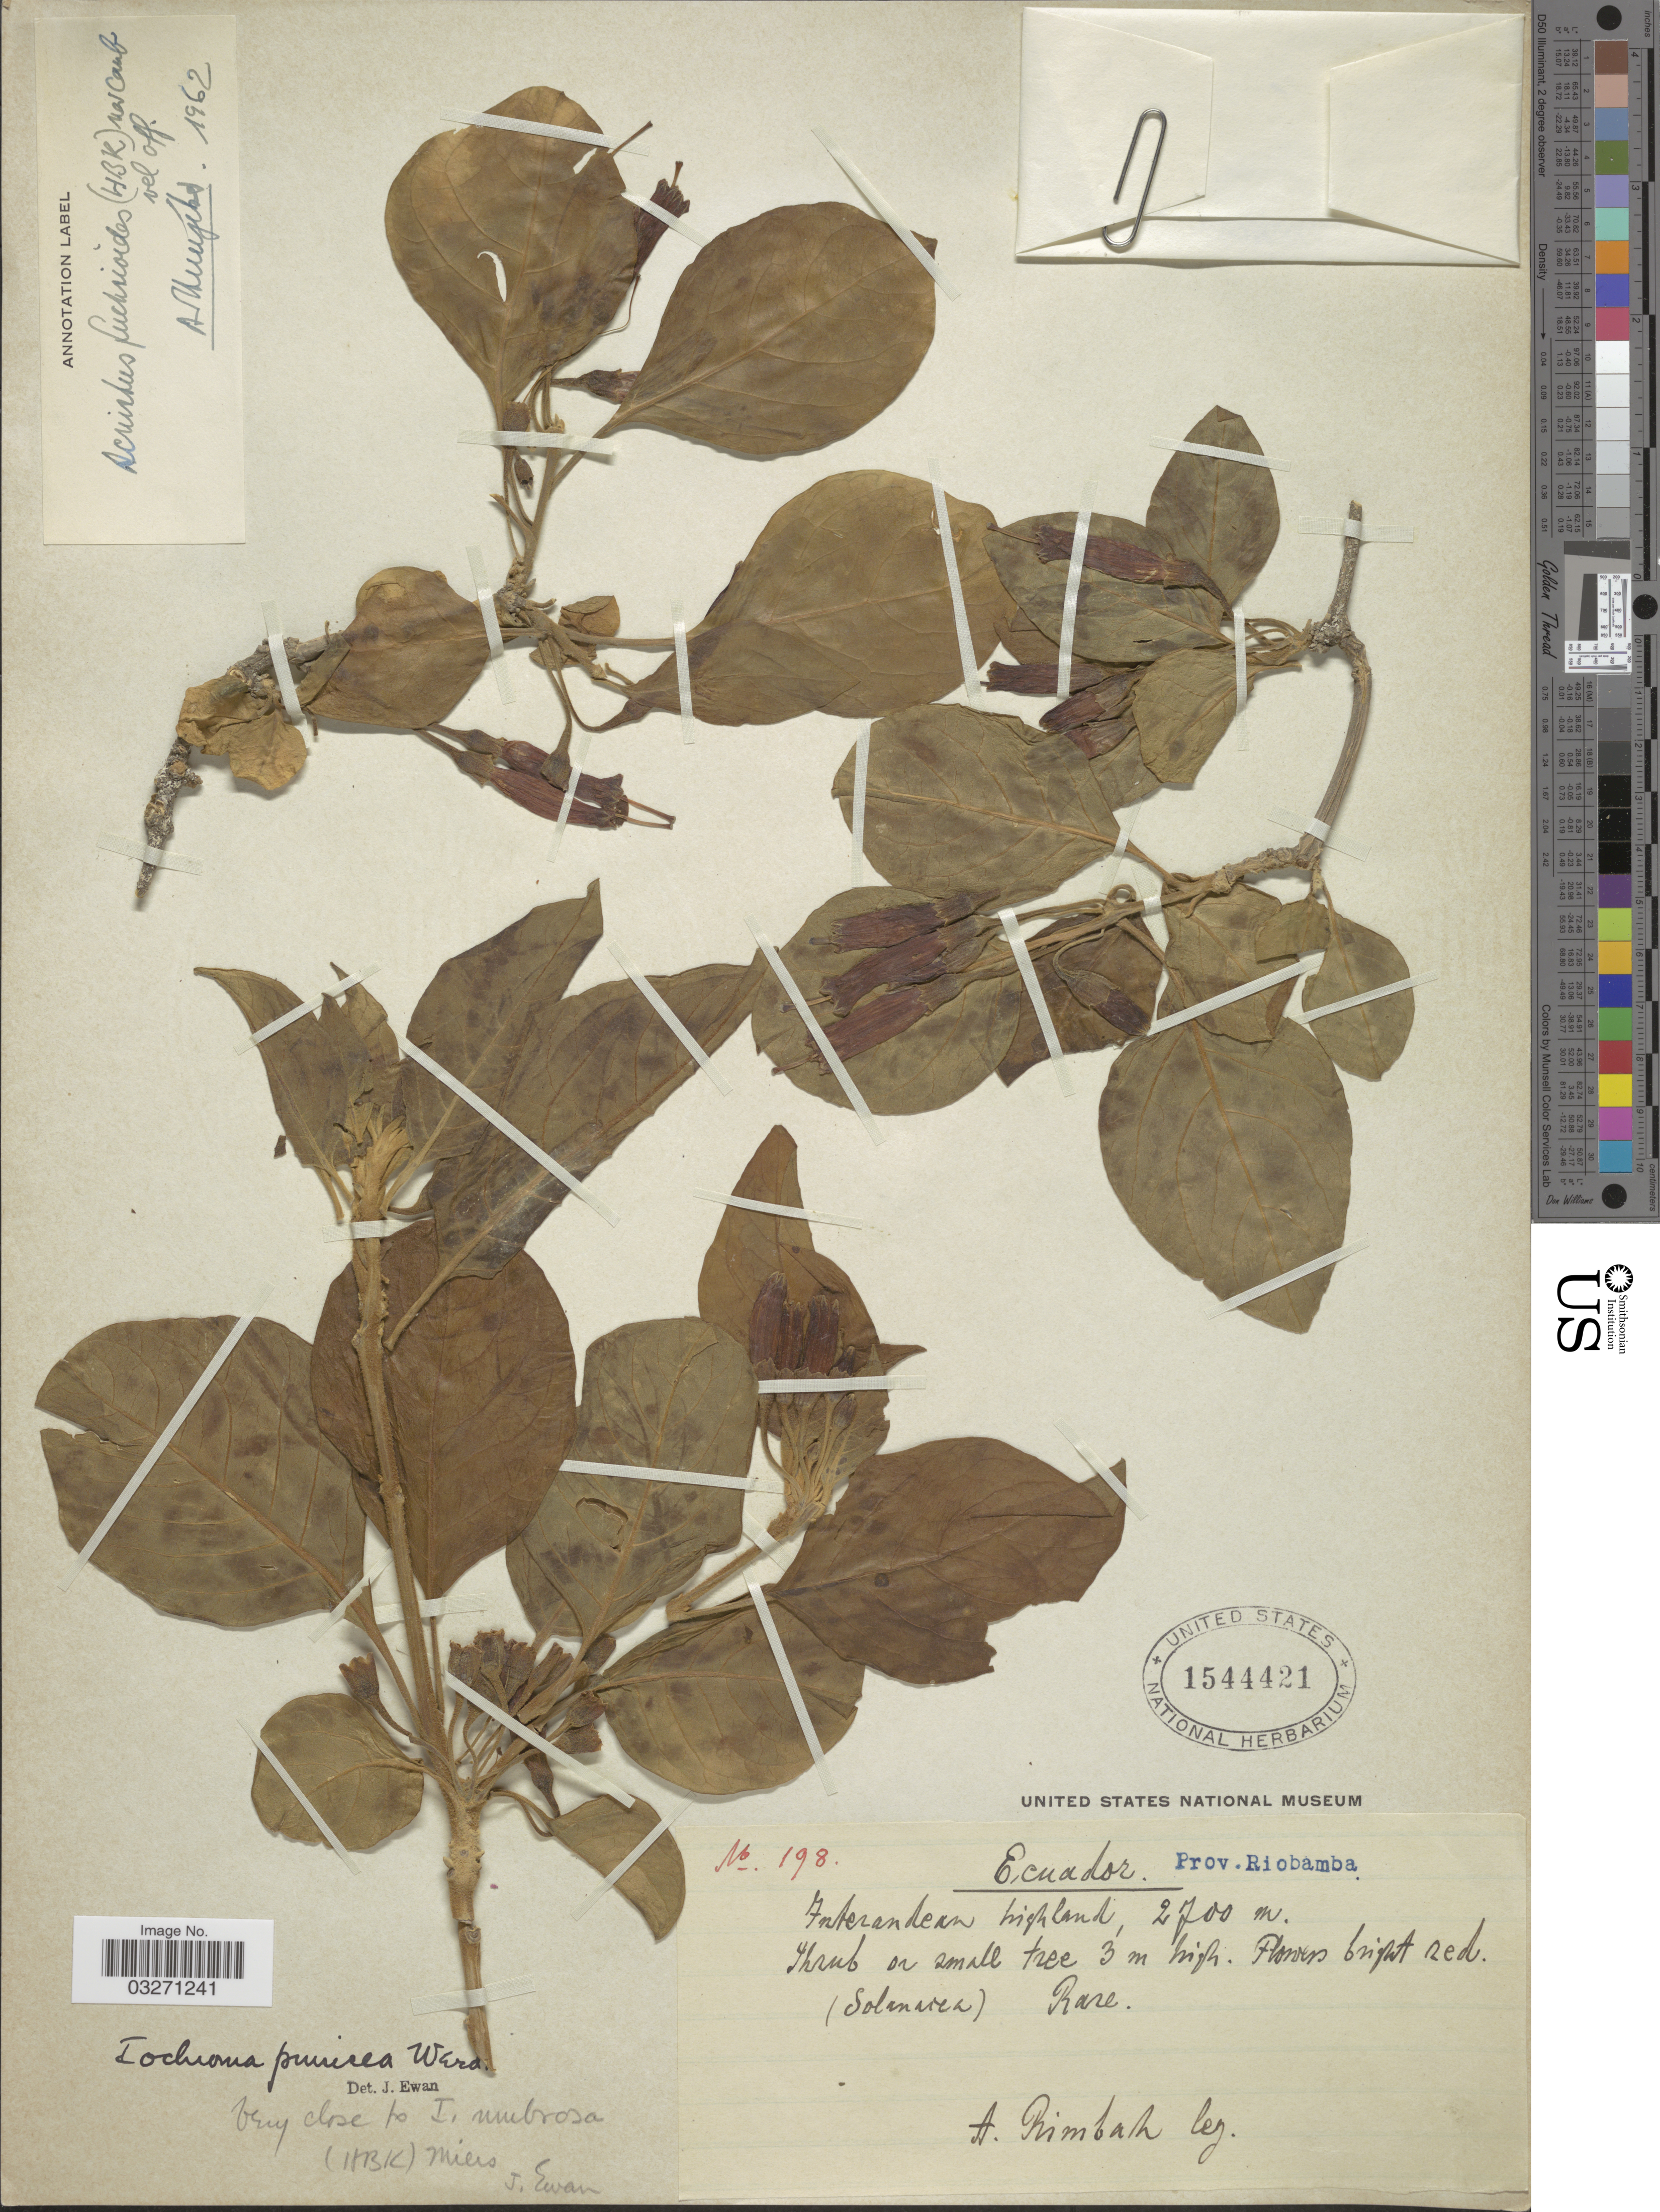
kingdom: Plantae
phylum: Tracheophyta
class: Magnoliopsida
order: Solanales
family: Solanaceae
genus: Iochroma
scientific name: Iochroma fuchsioides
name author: (Bonpl.) Miers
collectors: A. Rimbach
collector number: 198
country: Ecuador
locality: Riobamba, Interandean highland.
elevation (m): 2700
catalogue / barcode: US 1544421